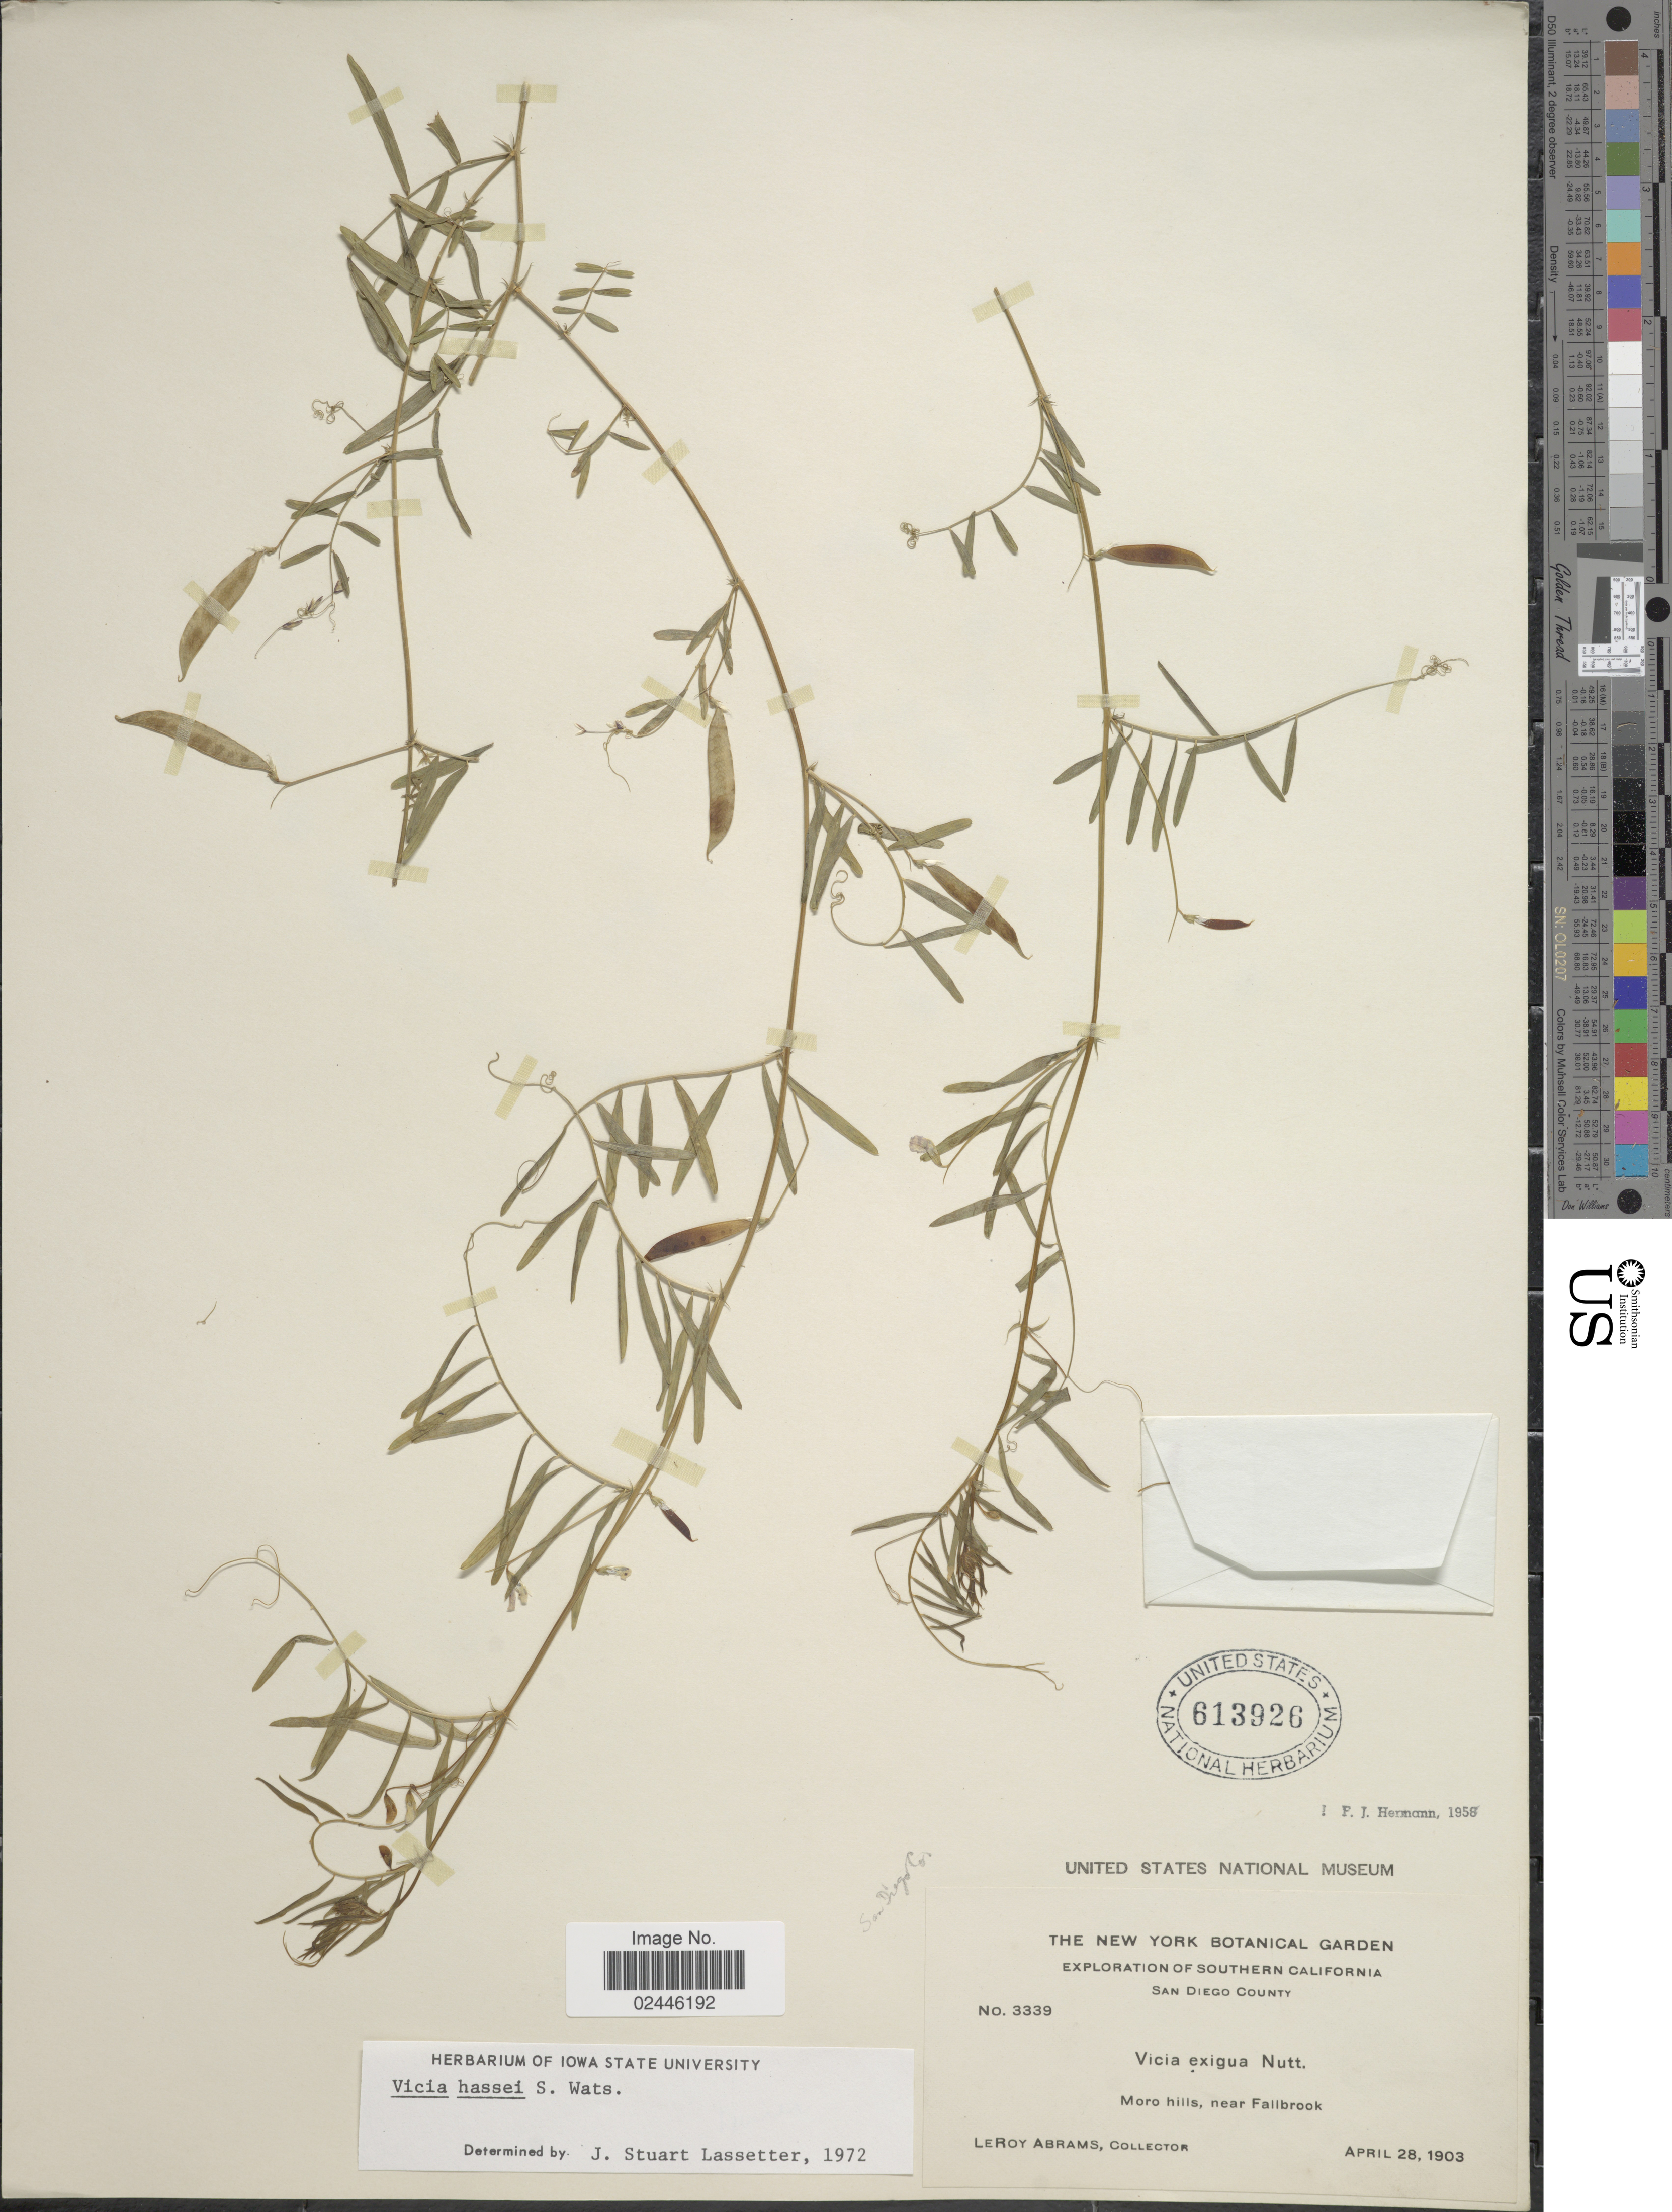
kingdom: Plantae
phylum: Tracheophyta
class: Magnoliopsida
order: Fabales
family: Fabaceae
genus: Vicia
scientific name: Vicia hassei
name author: S. Watson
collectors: L. Abrams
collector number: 3339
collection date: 1903-04-28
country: United States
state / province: California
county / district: San Diego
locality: Southern California. San Diego County. Moro hills, near Fallbrook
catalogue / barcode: US 613926